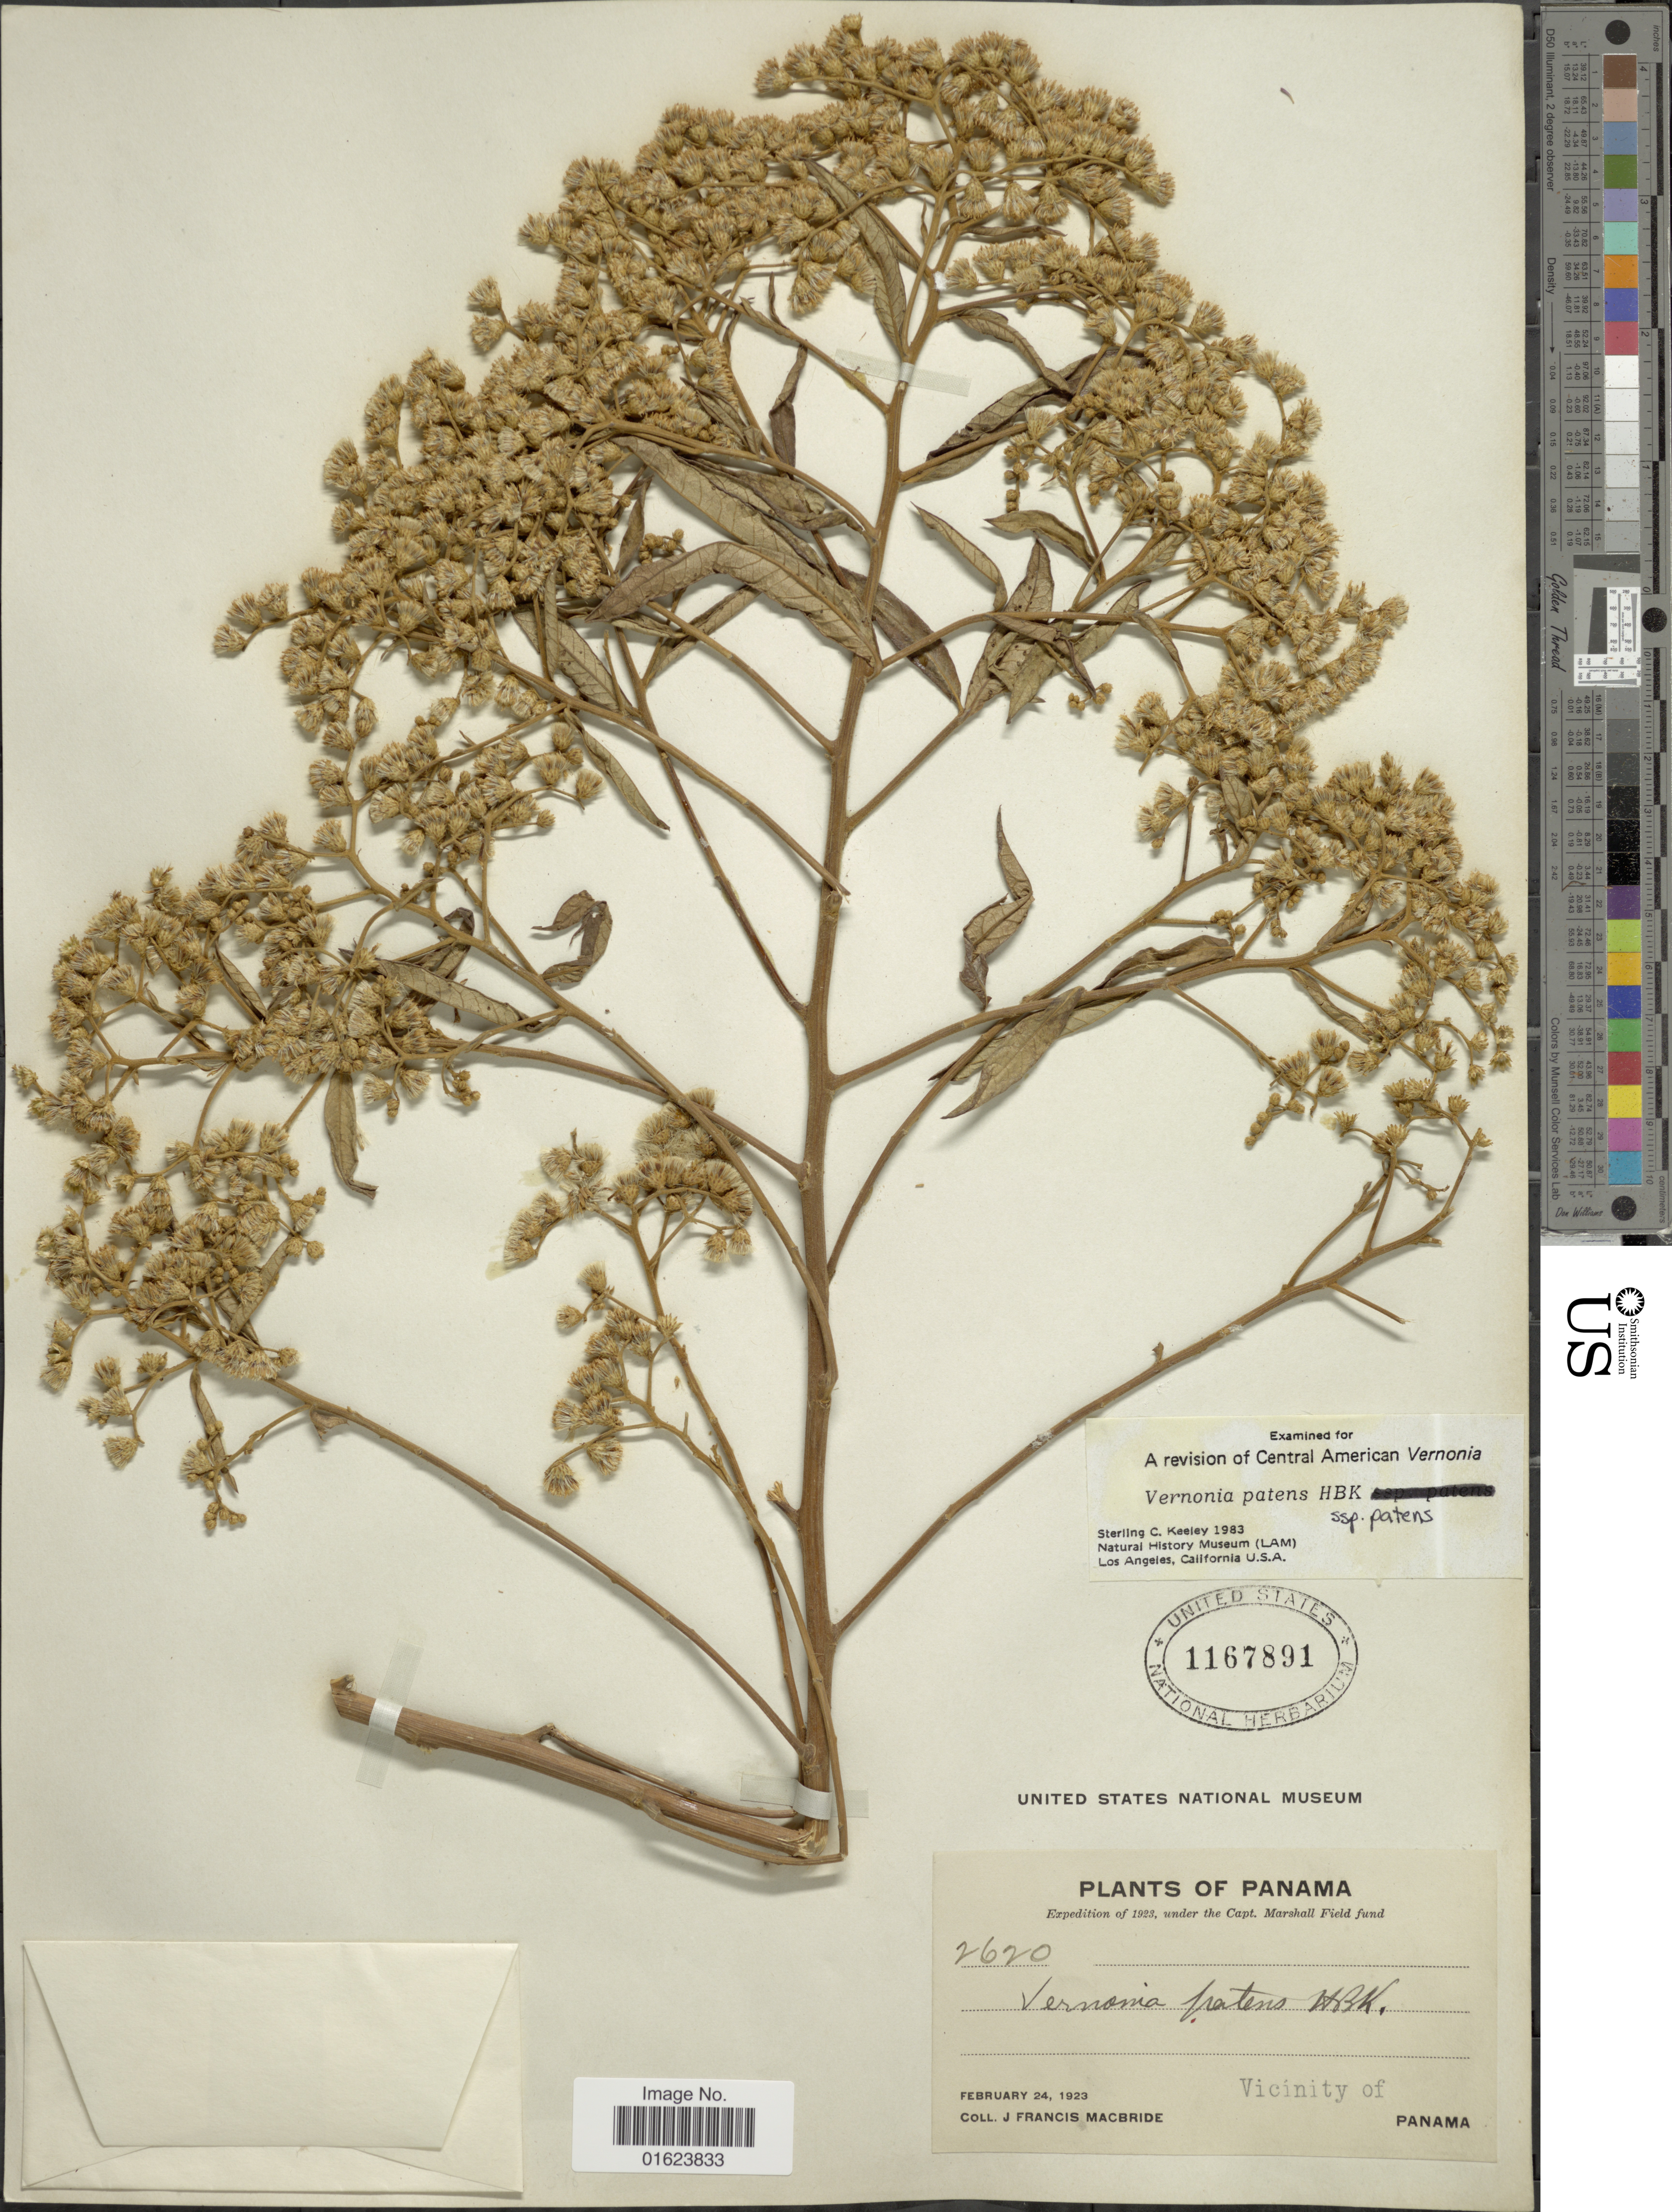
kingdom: Plantae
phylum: Tracheophyta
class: Magnoliopsida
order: Asterales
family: Asteraceae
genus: Vernonanthura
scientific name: Vernonanthura patens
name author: (Kunth) H. Rob.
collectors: J. F. Macbride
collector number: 2620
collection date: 1923-02-24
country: Panama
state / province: Panamá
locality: Vicinity of Panama.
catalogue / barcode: US 1167891